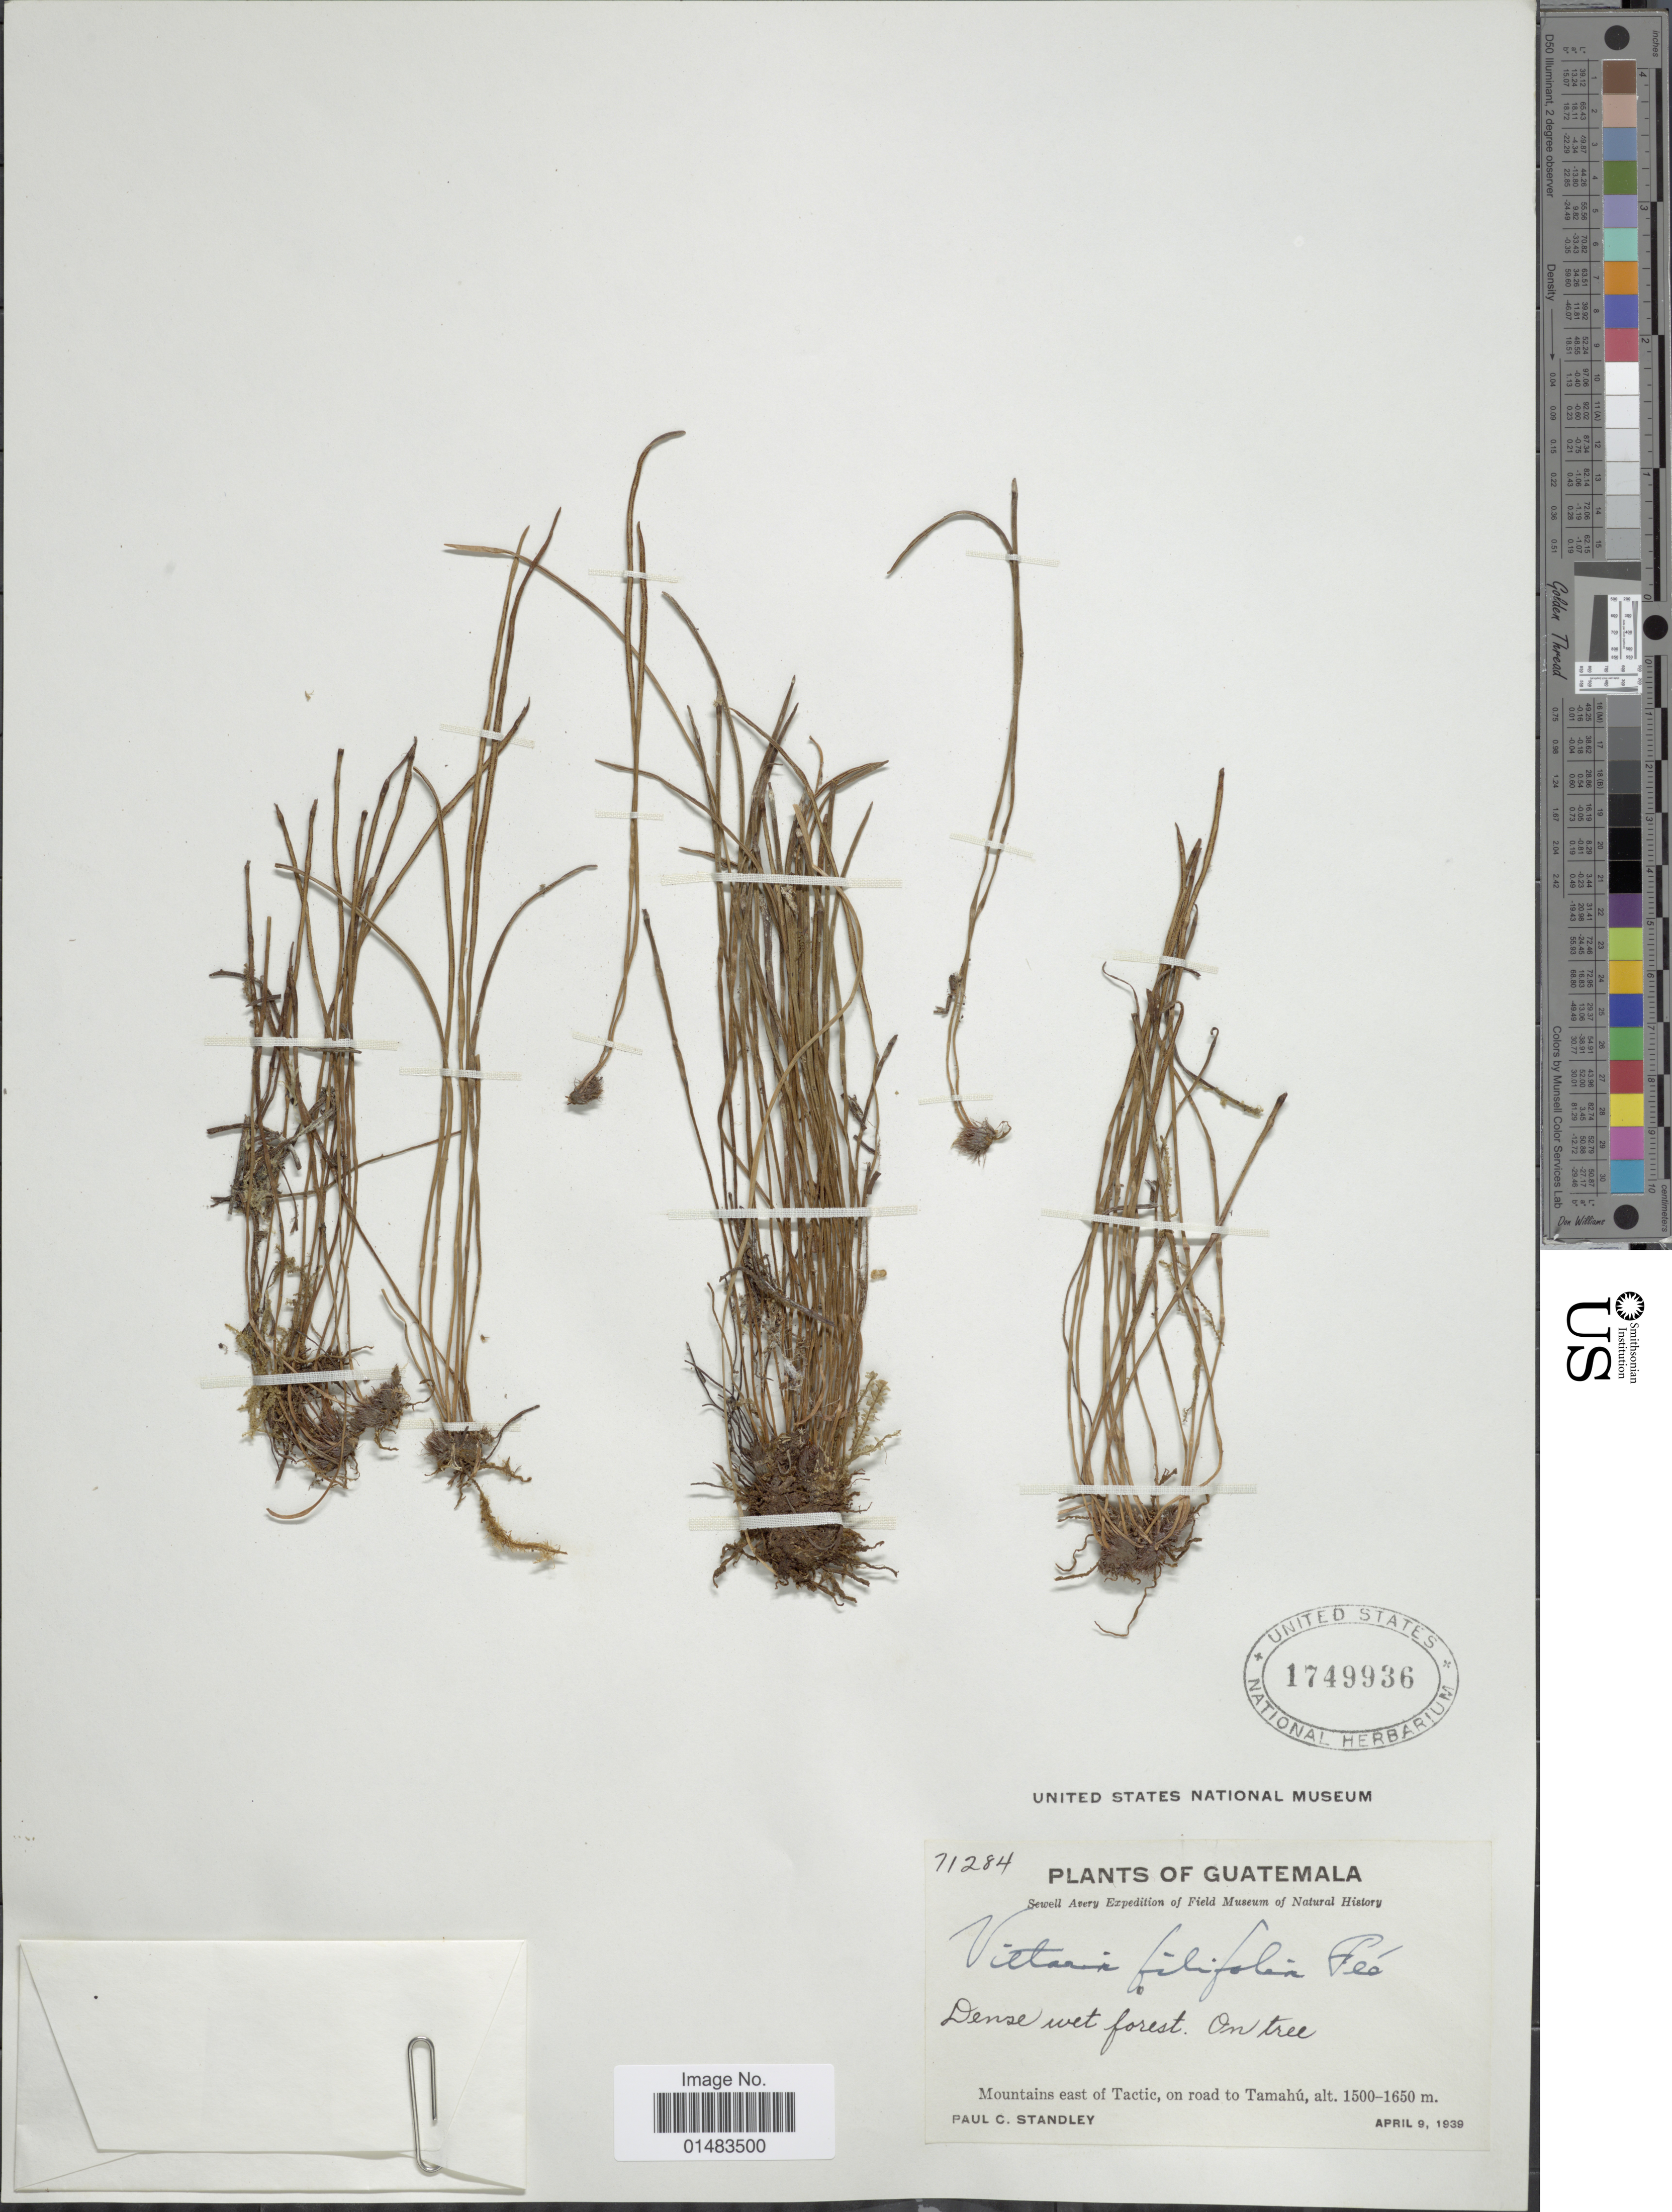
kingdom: Plantae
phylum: Tracheophyta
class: Polypodiopsida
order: Polypodiales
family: Pteridaceae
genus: Vittaria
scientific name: Vittaria graminifolia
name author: Kaulf.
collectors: P. C. Standley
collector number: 71284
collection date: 1939-04-09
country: Guatemala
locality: Guatemala, Mountains east of Tactic, on road to Tamahu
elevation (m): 1500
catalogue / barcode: US 1749936